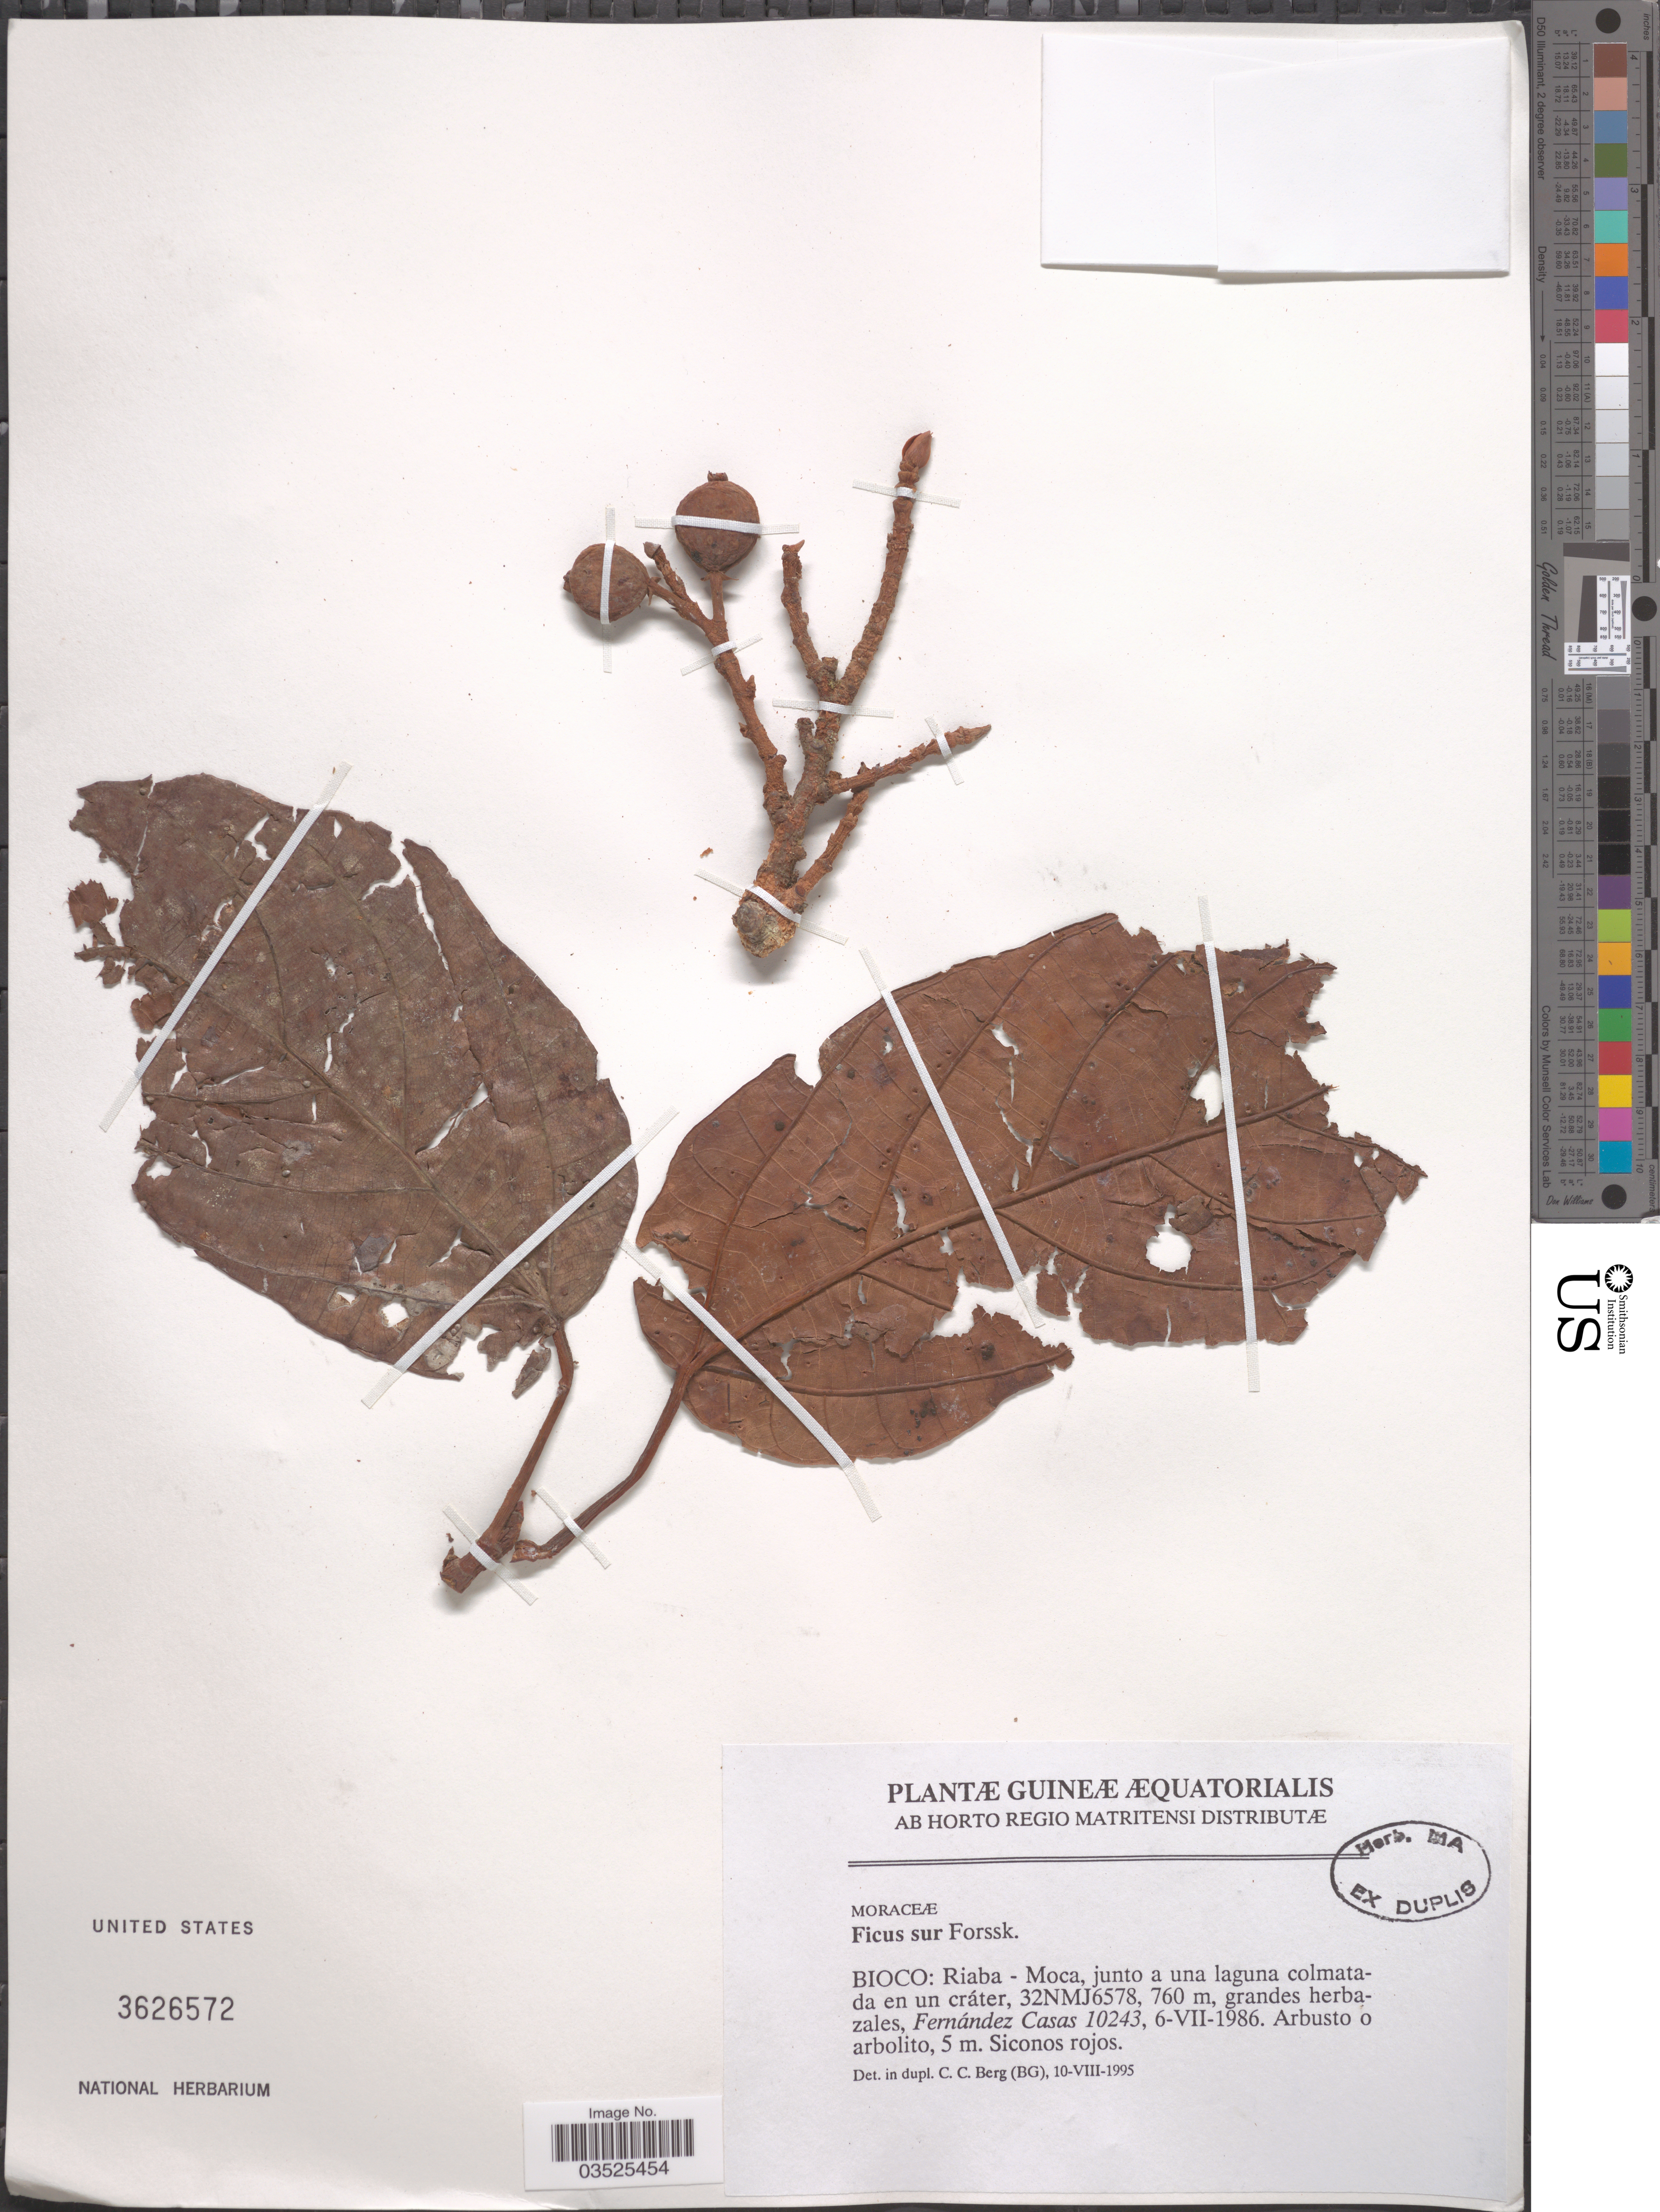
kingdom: Plantae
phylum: Tracheophyta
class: Magnoliopsida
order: Rosales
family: Moraceae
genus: Ficus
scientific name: Ficus sur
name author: Forssk.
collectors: F. Casas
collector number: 10243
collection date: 1986-07-06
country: Equatorial Guinea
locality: Guineæ Æquatorialis. Bioco: Riaba - Moca, junto a una laguna colmatada en un cráter, 32NMJ6578.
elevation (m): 760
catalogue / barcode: US 3626572